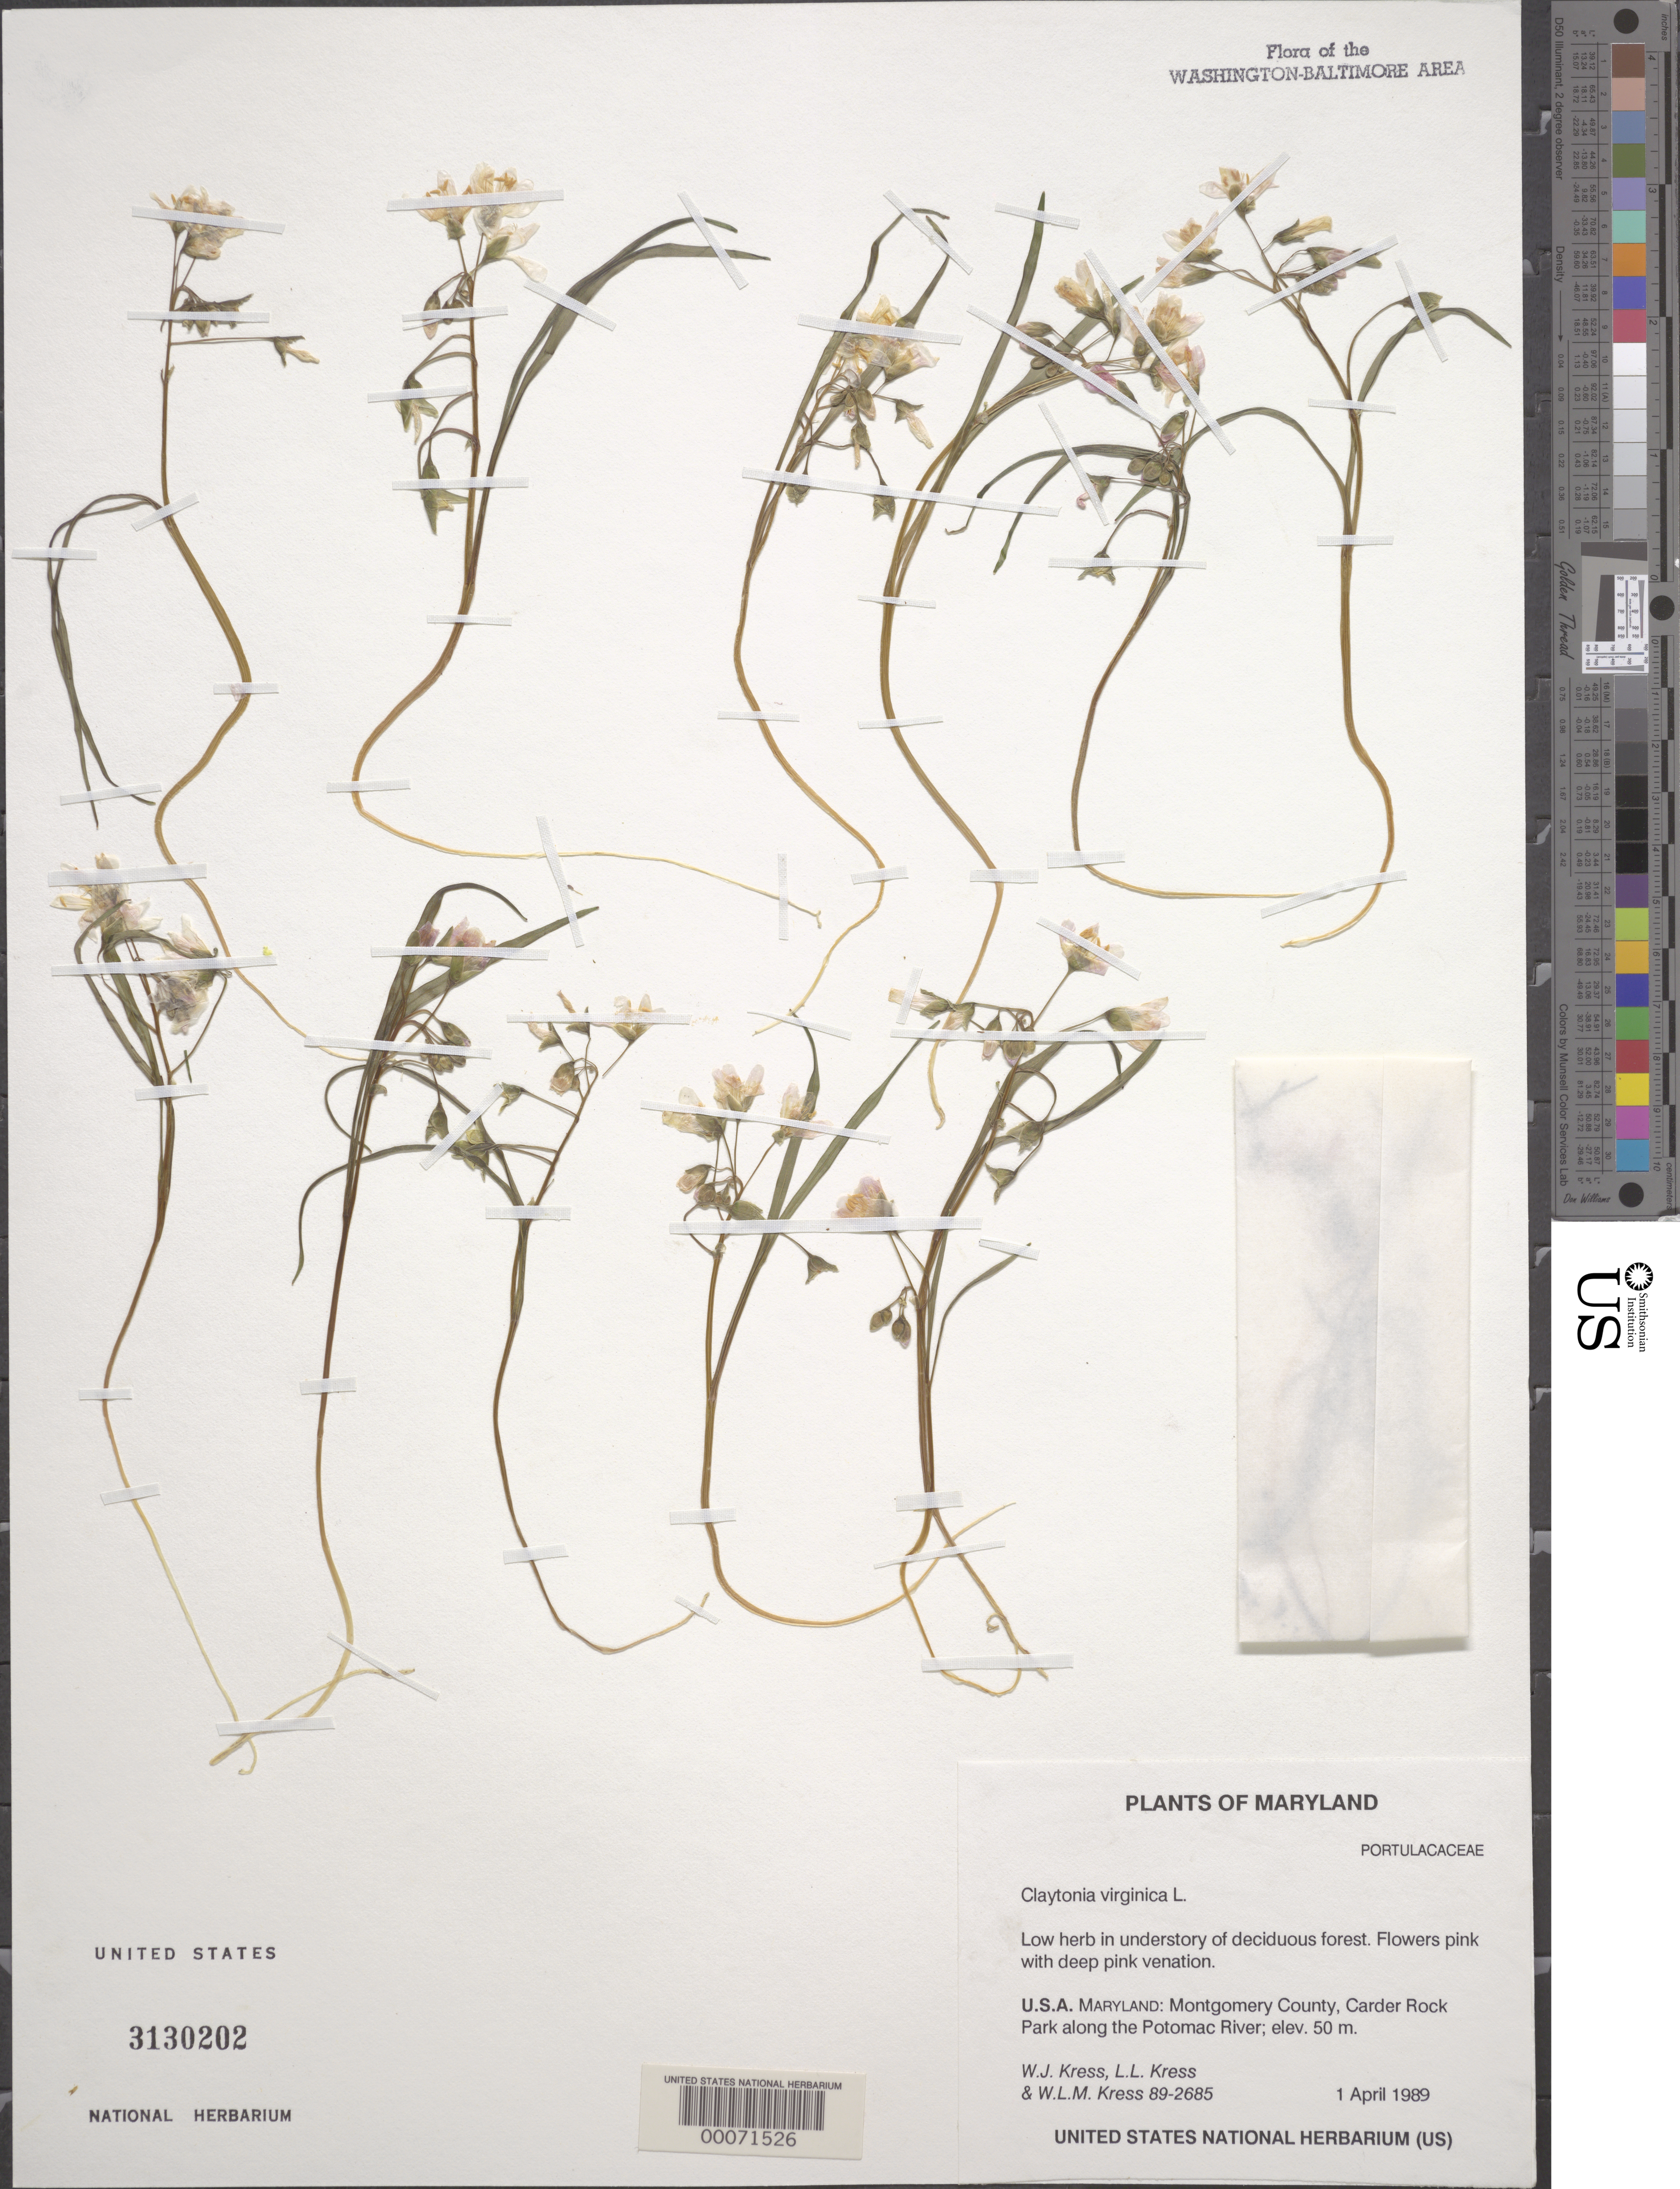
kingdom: Plantae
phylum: Tracheophyta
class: Magnoliopsida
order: Caryophyllales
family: Montiaceae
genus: Claytonia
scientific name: Claytonia virginica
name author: L.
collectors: W. J. Kress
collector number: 89-2685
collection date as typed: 01 Apr 1989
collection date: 1989-04-01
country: United States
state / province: Maryland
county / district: Montgomery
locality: Carder Rock Park along the Potomac River C. & O. Canal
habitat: In understory of deciduous forest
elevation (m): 50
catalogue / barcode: US 3130202